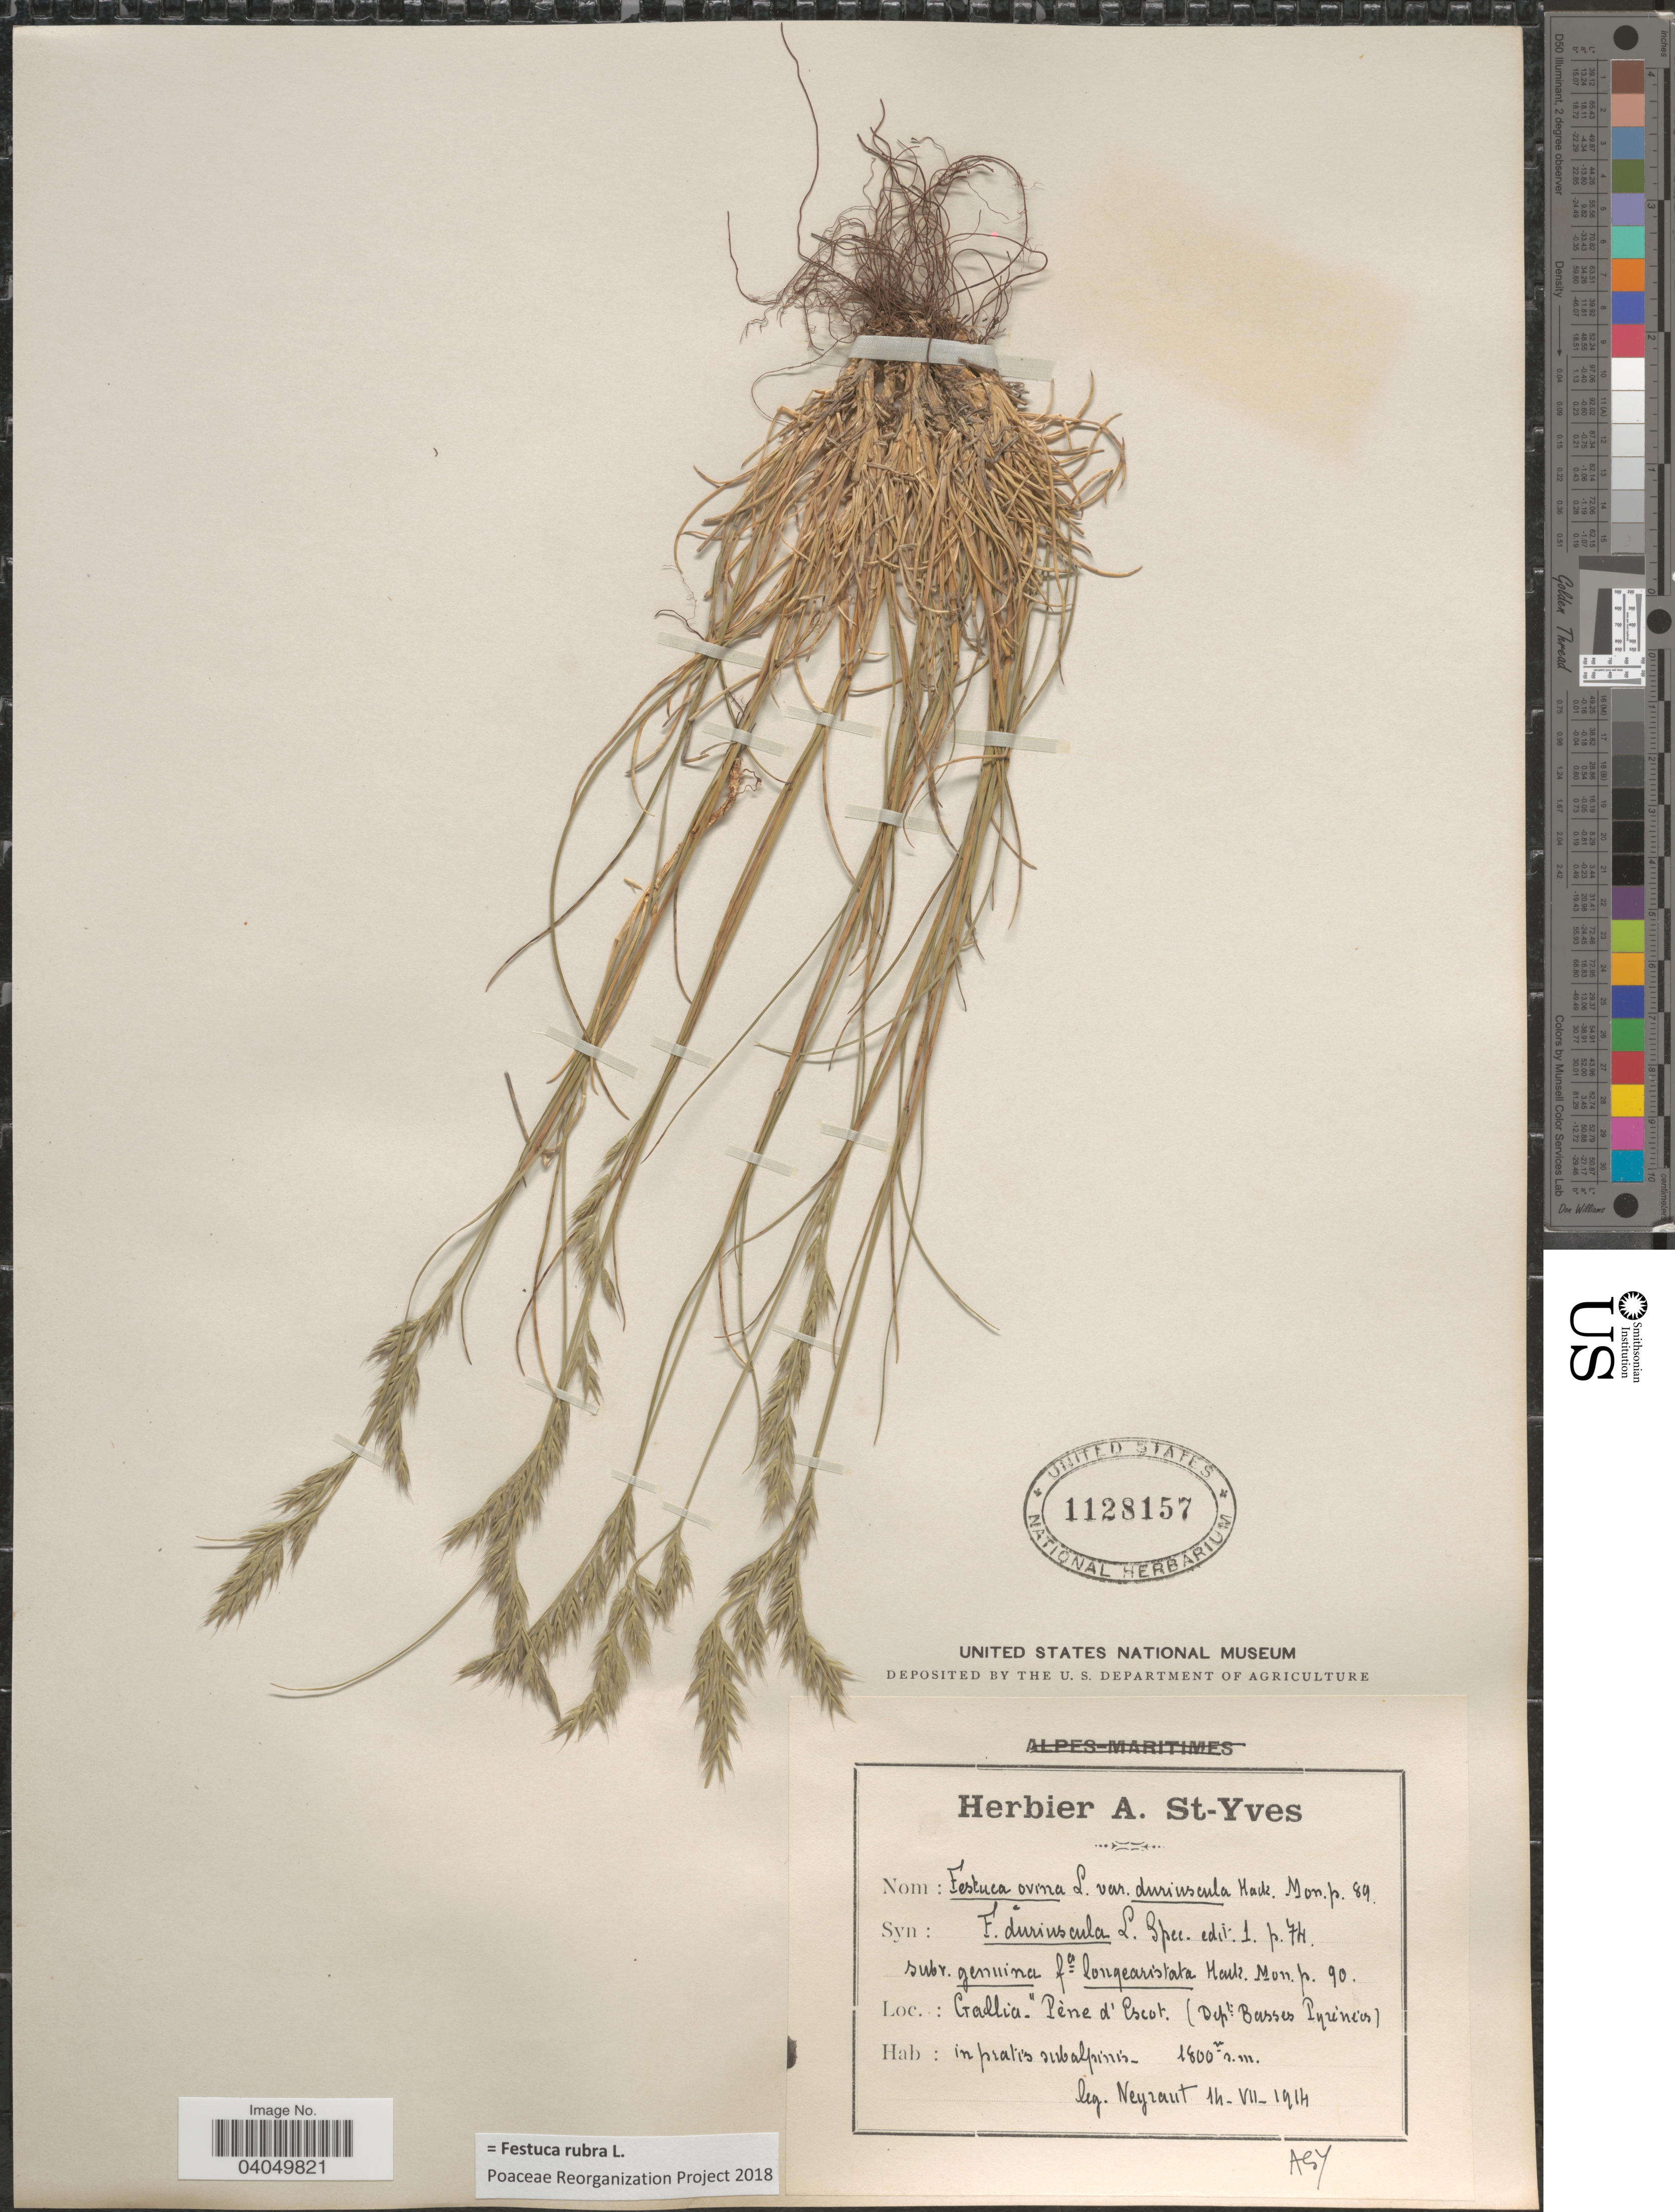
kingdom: Plantae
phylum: Tracheophyta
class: Liliopsida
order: Poales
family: Poaceae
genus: Festuca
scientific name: Festuca rubra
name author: L.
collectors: Neyraut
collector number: AS7?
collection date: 1914-07-14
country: France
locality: Gallia. Pène d'Escot. (Dept. Basses Pyrénées).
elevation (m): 1800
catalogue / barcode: US 1128157